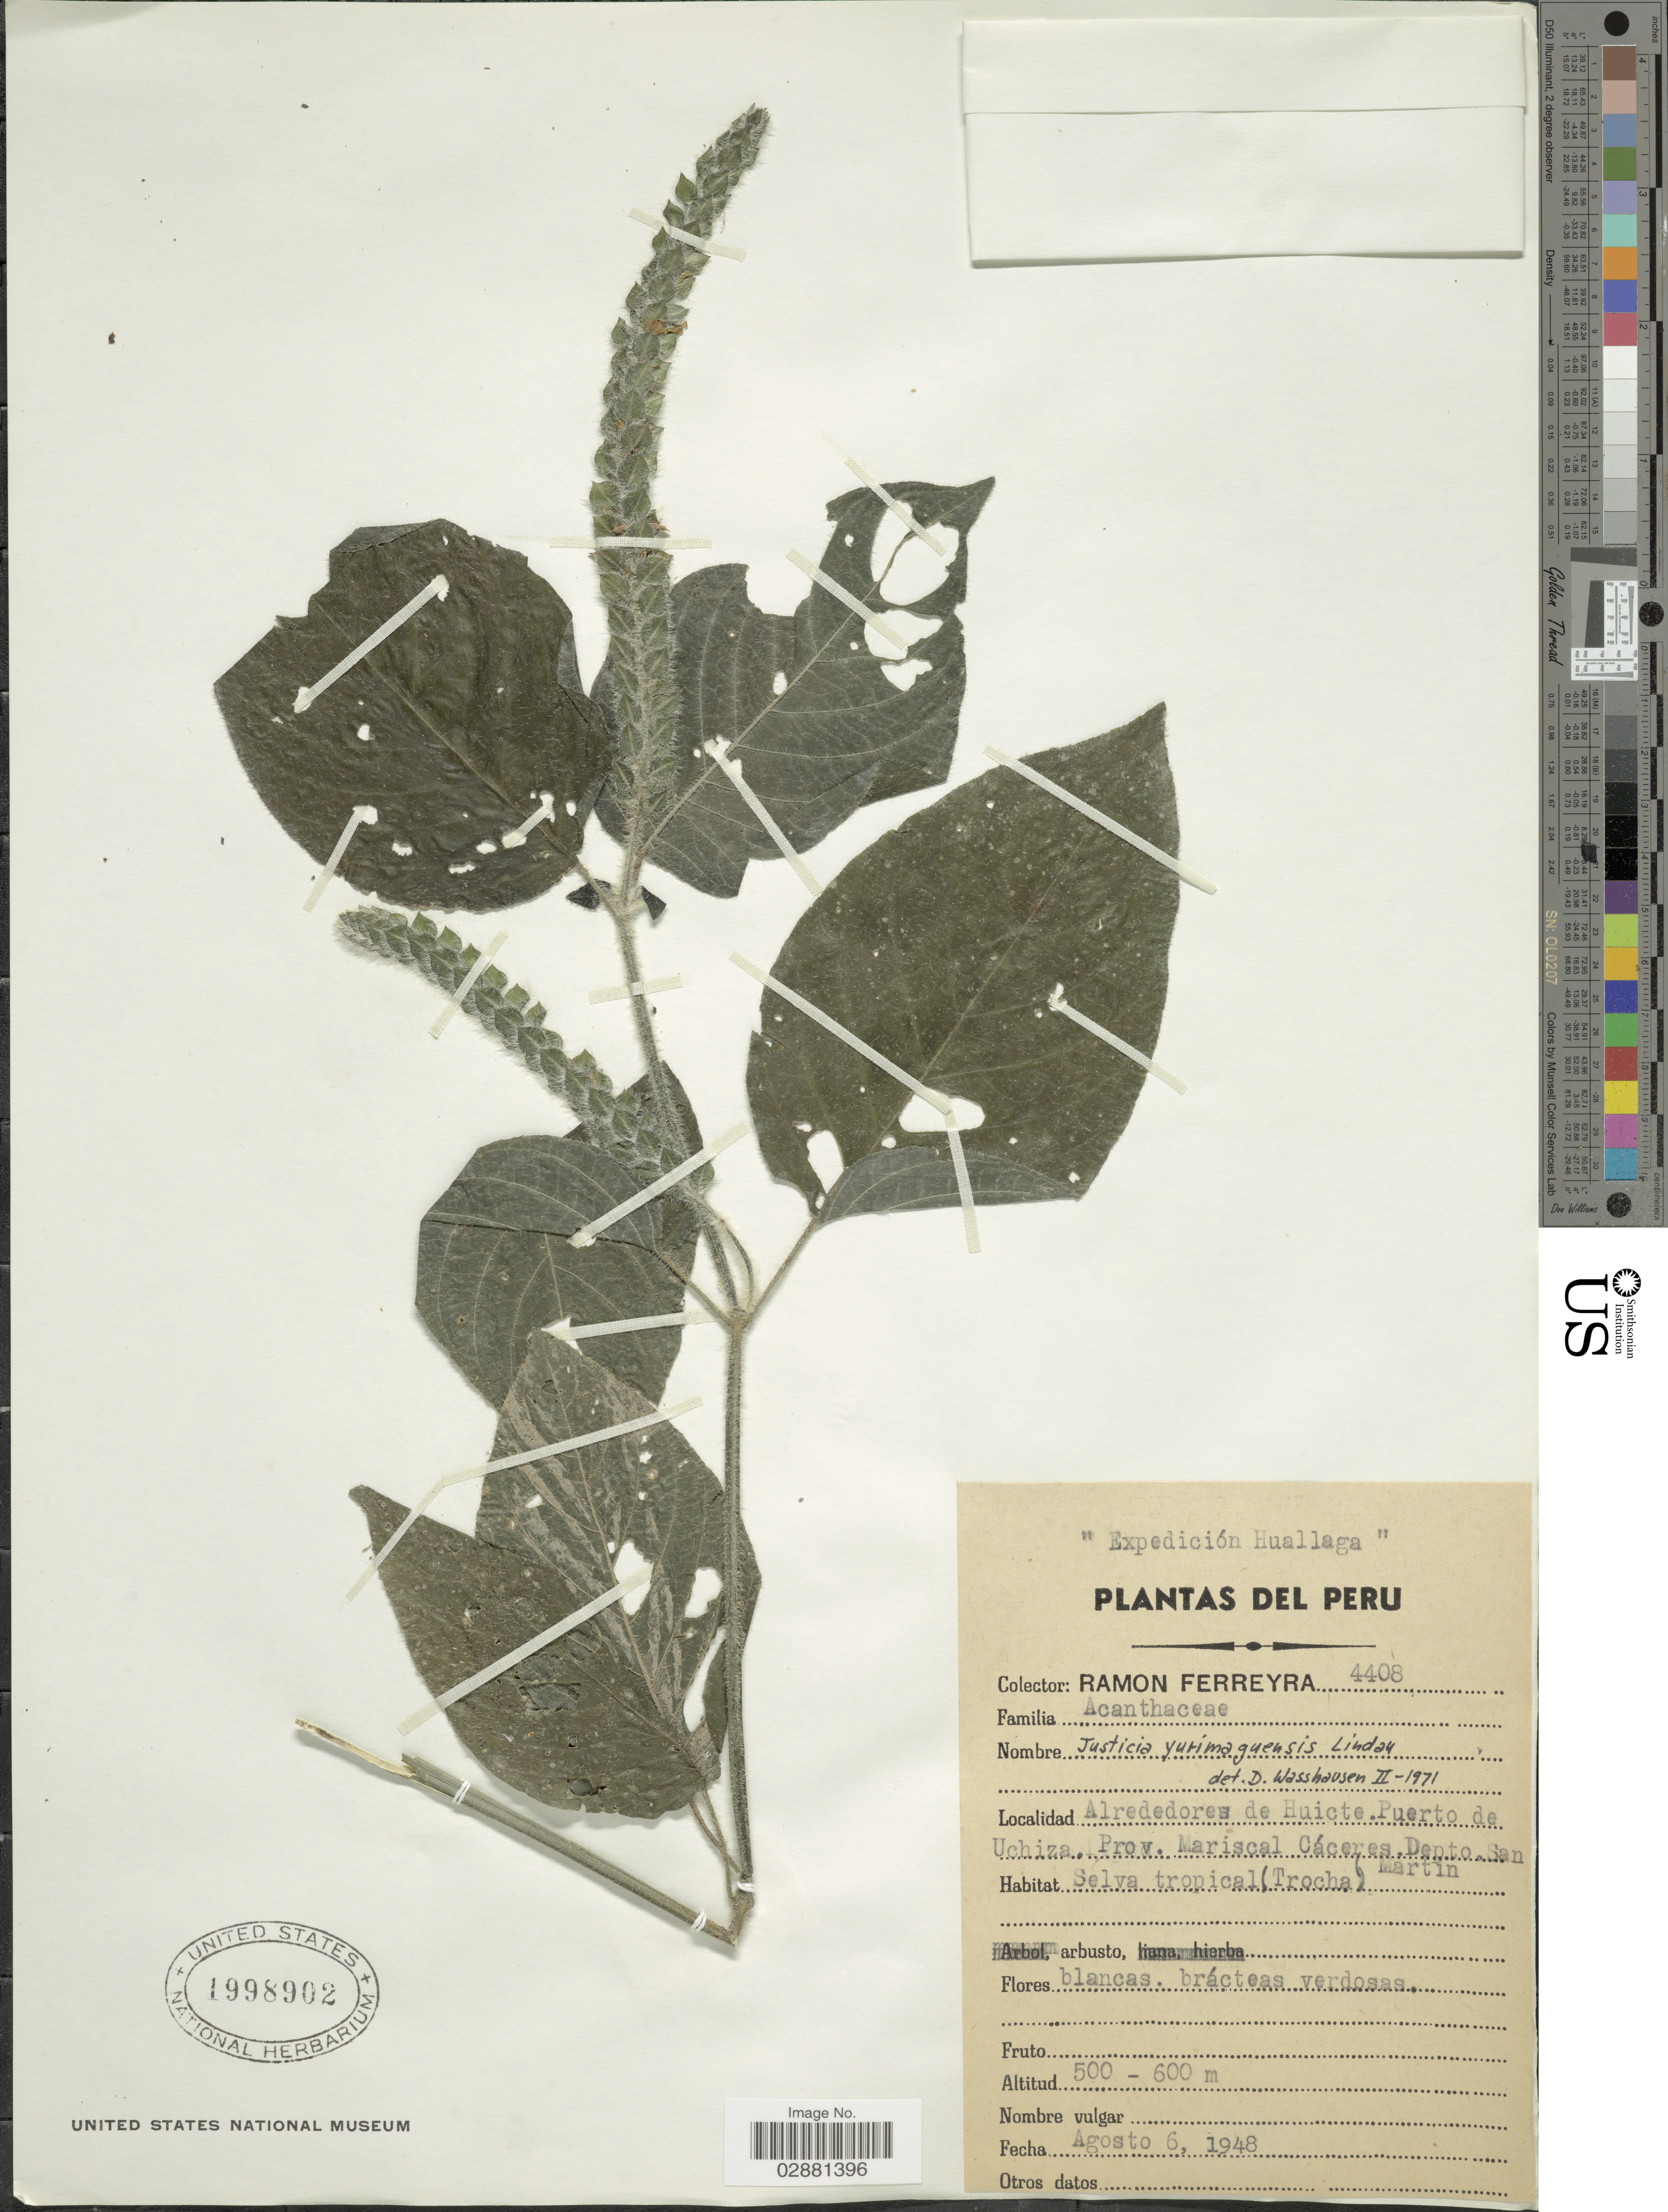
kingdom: Plantae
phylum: Tracheophyta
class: Magnoliopsida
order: Lamiales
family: Acanthaceae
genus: Justicia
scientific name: Justicia yurimaguensis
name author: Lindau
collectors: R. A. Ferreyra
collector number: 4408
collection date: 1948-08-06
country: Peru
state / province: San Martín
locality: Alrededores de Huicte, Puerto de Uchiza, Prov. Mariscal Cáceres, Depto. San Martín.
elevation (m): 500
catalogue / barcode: US 1998902